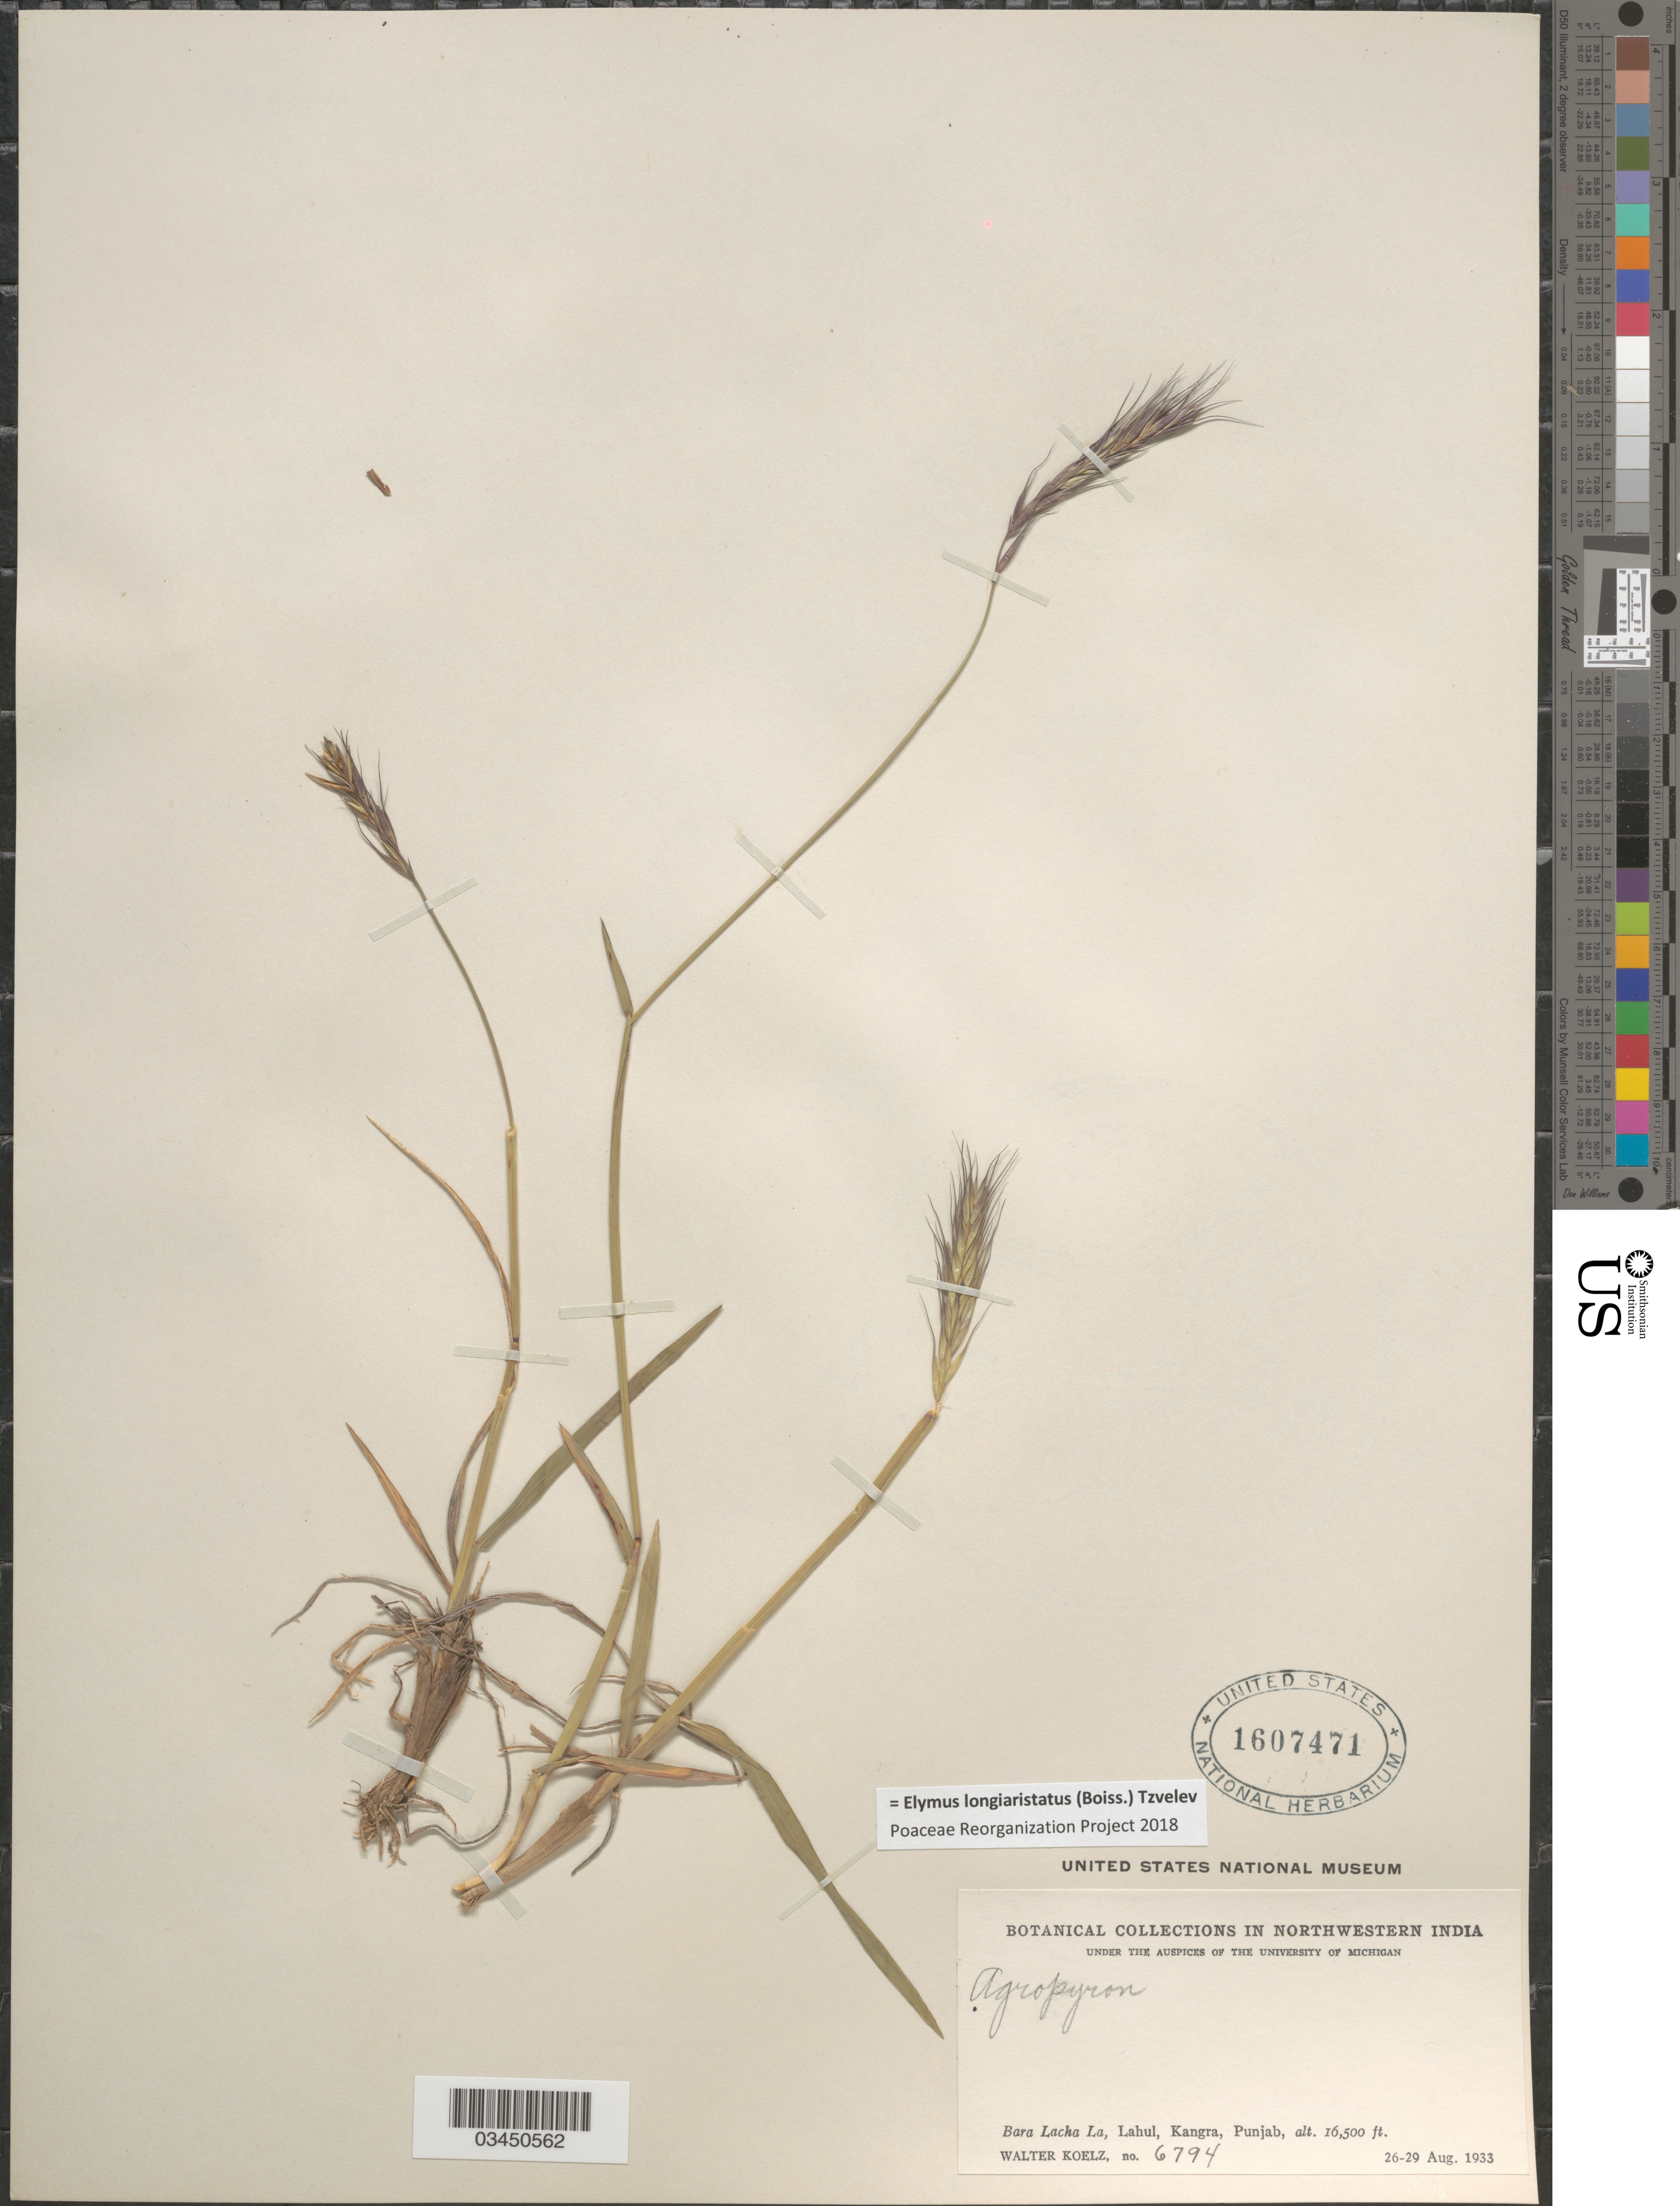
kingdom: Plantae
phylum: Tracheophyta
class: Liliopsida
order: Poales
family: Poaceae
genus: Elymus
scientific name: Elymus longiaristatus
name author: (Boiss.) Tzvelev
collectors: W. N. Koelz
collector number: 6794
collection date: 1933-08-26/1933-08-29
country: India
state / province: Punjab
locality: Northwestern India. Bara Lacha La, Lahul, Kangra.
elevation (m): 5029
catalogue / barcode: US 1607471